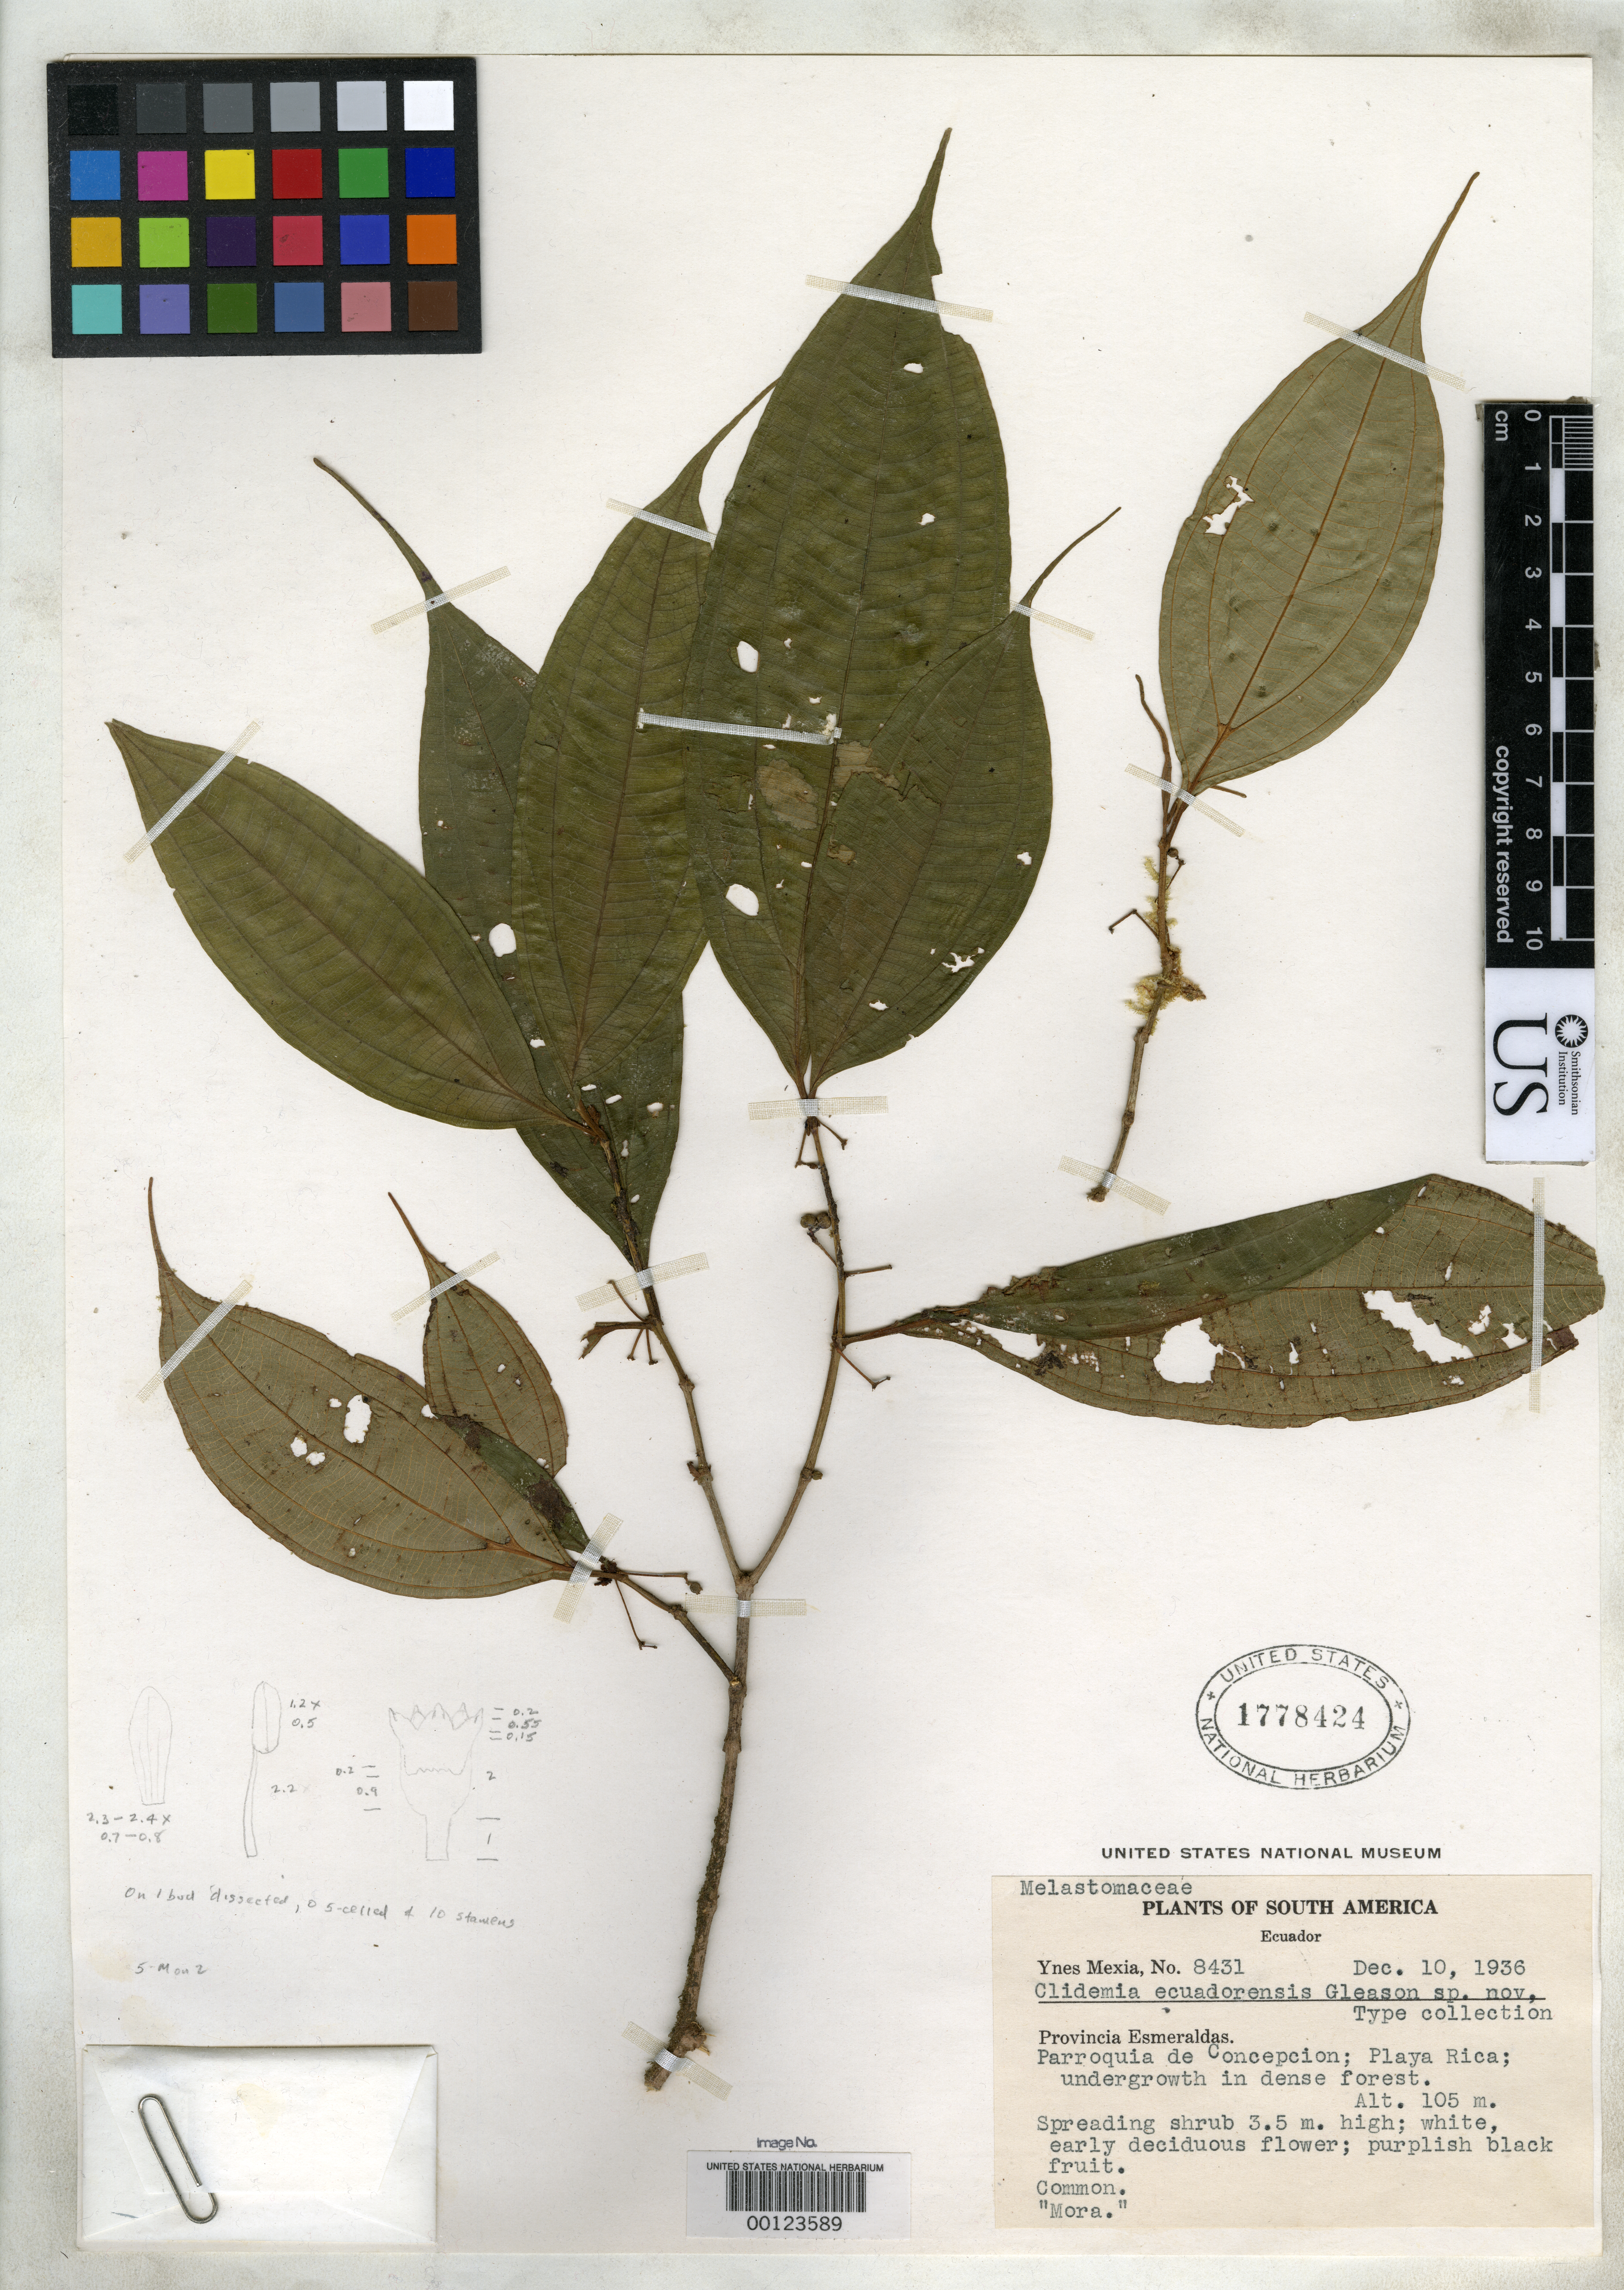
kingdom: Plantae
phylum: Tracheophyta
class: Magnoliopsida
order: Myrtales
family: Melastomataceae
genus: Clidemia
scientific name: Clidemia ecuadorensis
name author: Gleason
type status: Isotype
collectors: Y. Mexia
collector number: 8431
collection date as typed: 10 Dec 1936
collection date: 1936-12-10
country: Ecuador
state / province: Esmeraldas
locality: Playa Rica.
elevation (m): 105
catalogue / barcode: US 1778424